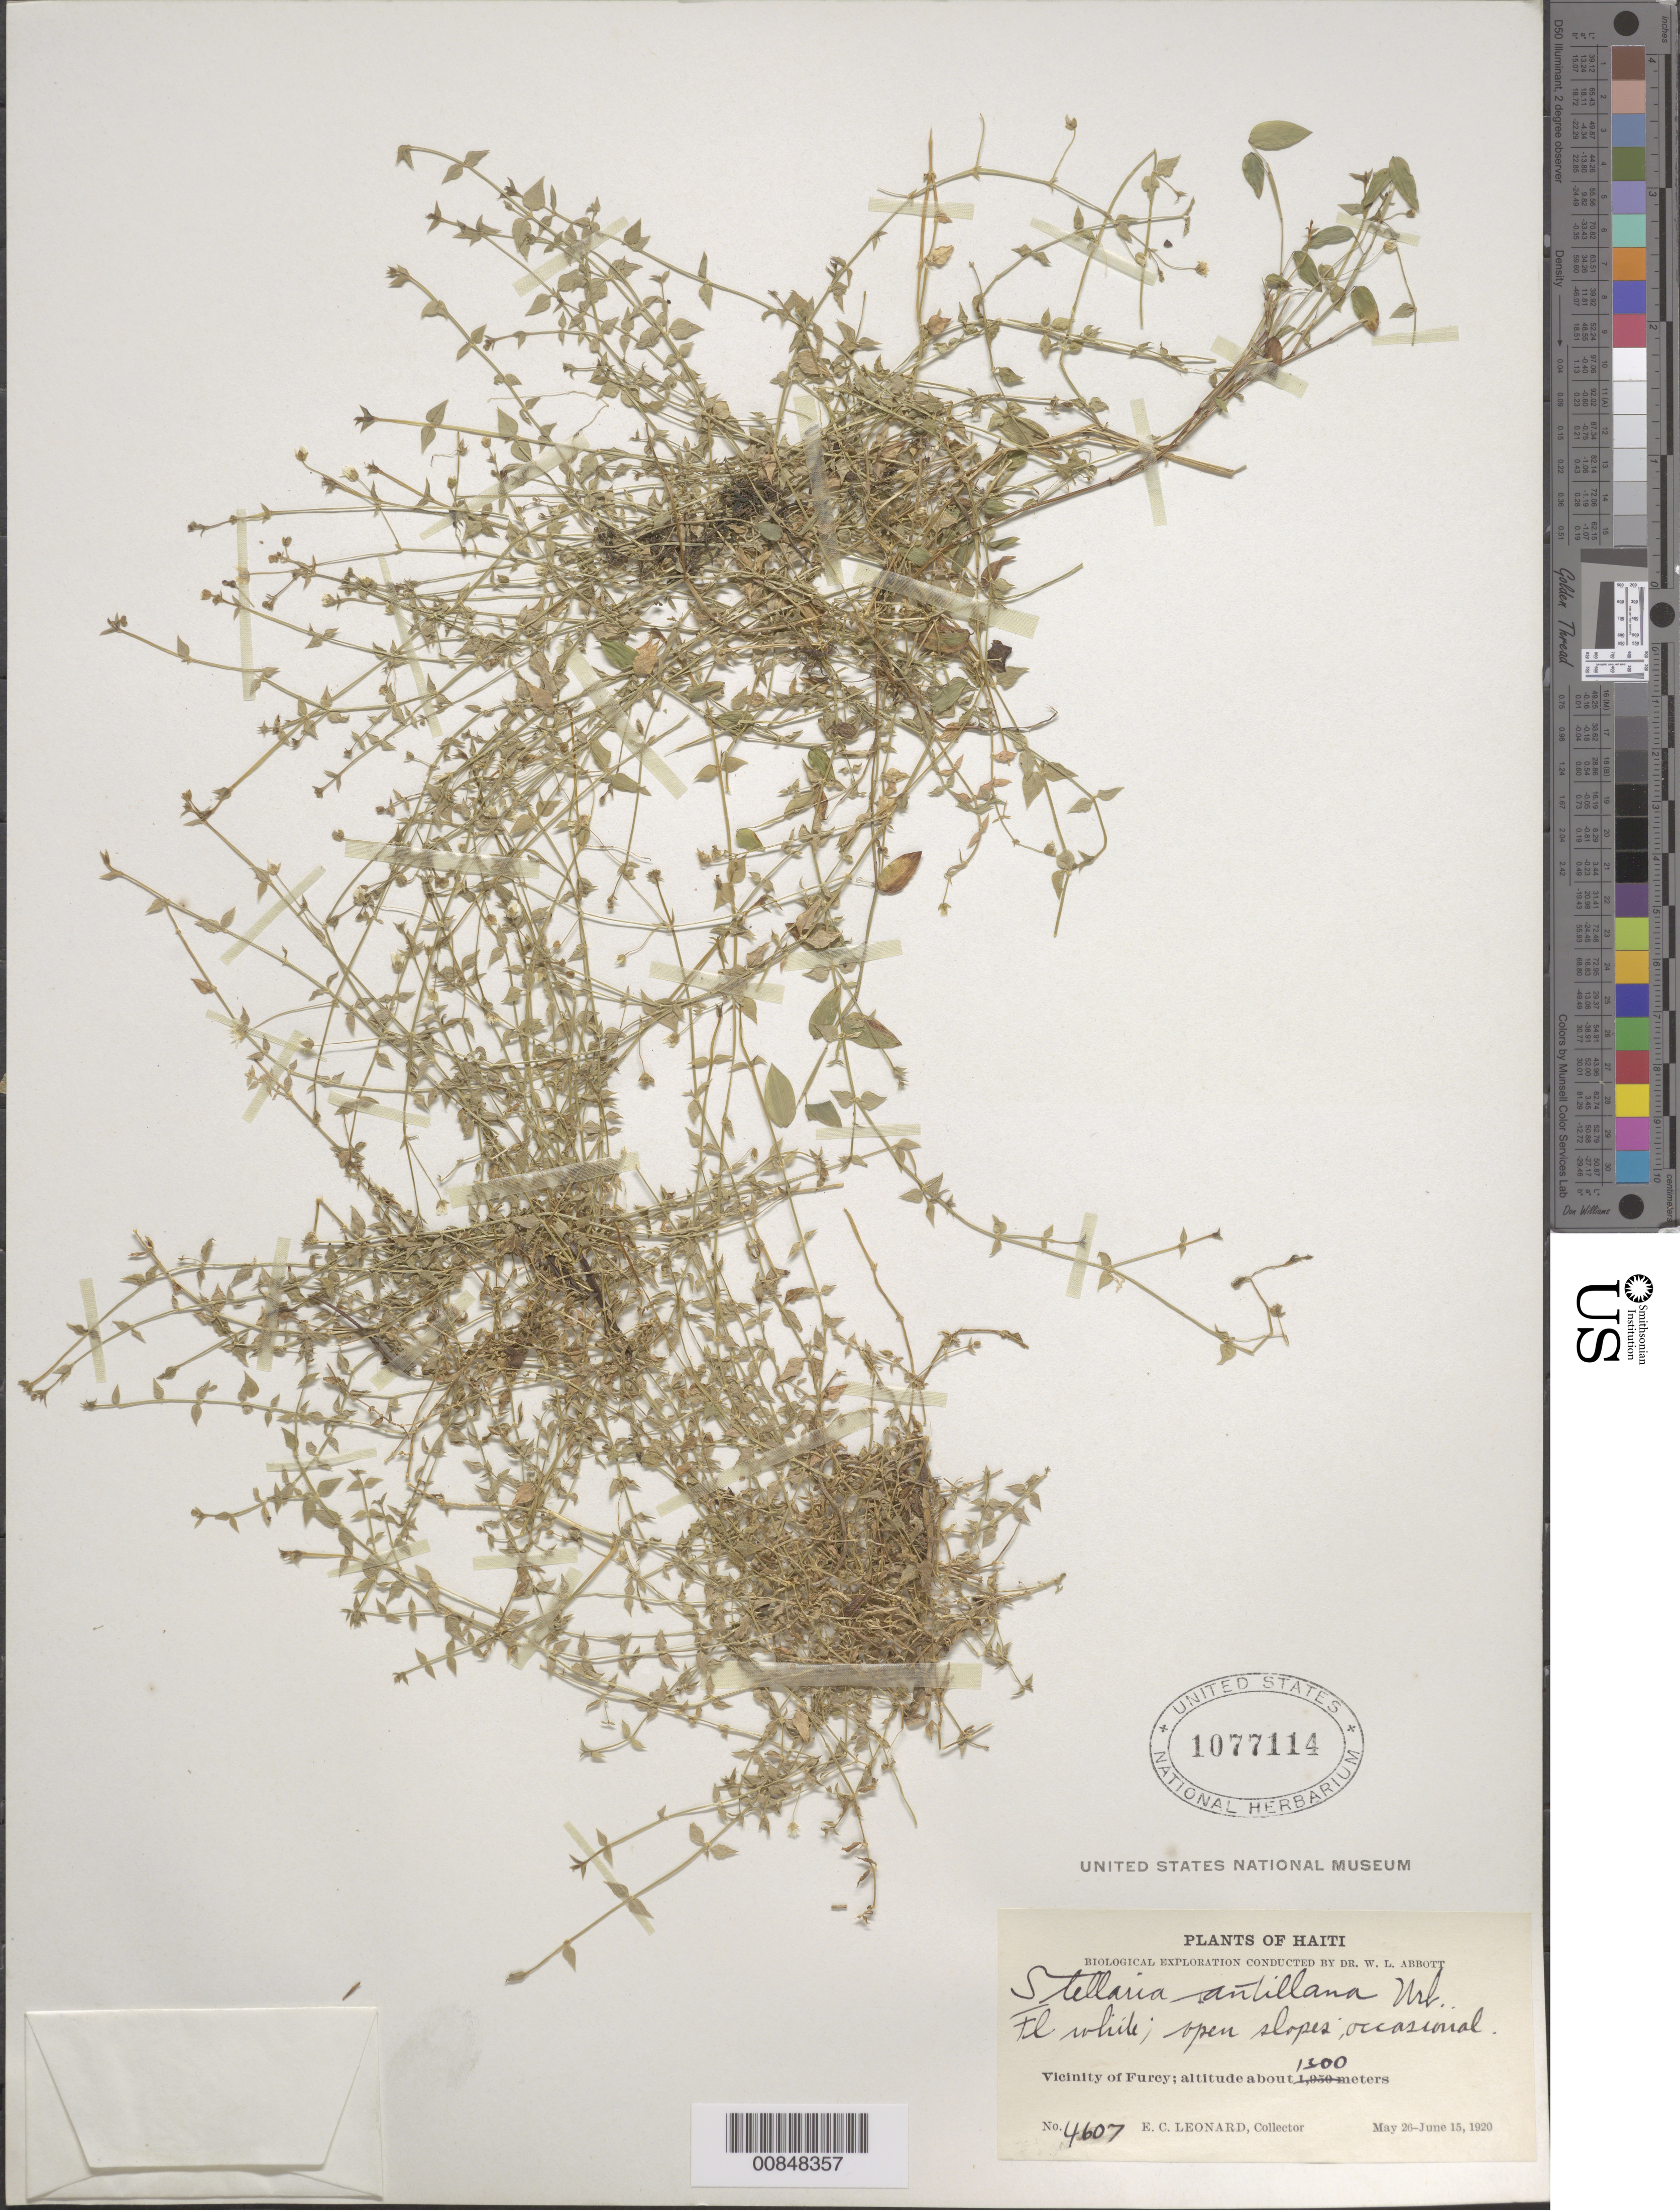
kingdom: Plantae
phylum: Tracheophyta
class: Magnoliopsida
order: Caryophyllales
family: Caryophyllaceae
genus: Stellaria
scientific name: Stellaria antillana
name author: Urb.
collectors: E. C. Leonard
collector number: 4607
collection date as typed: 26 May 1920 to 15 Jun 1920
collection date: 1920-05-26/1920-06-15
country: Haiti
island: Hispaniola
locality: Vicinity of Furcy.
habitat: Open slopes.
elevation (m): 1300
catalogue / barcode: US 1077114